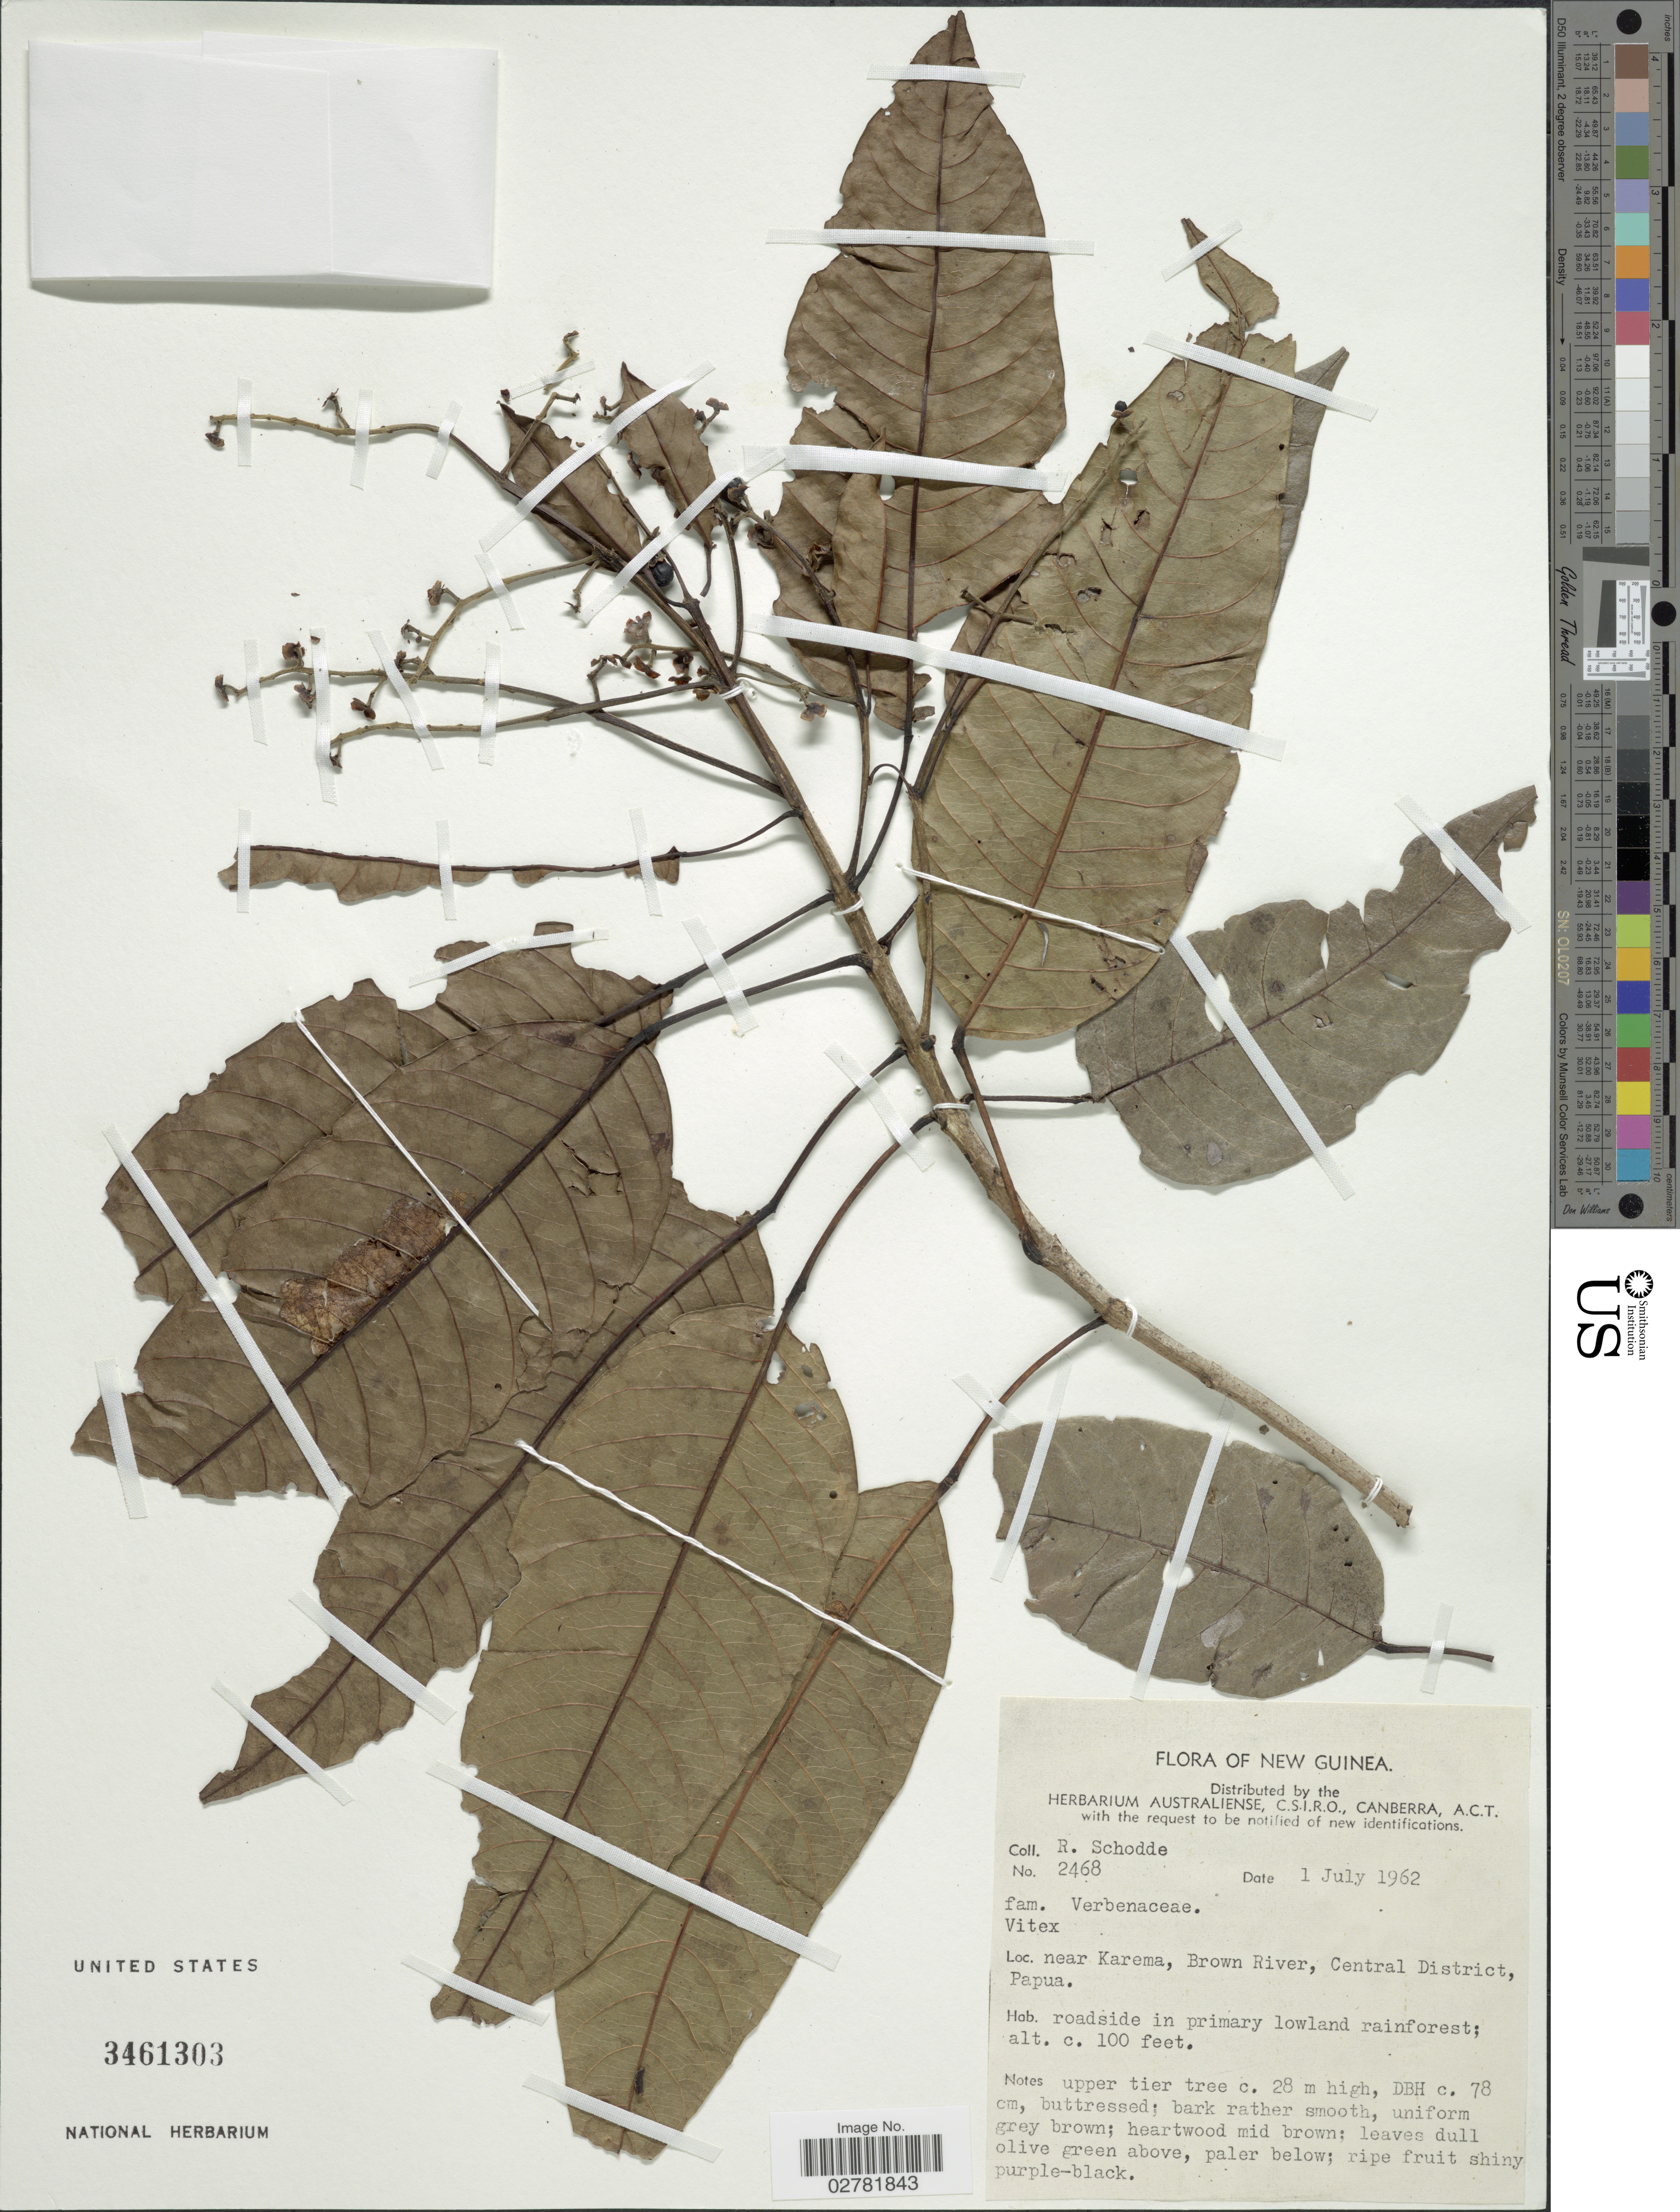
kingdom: Plantae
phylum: Tracheophyta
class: Magnoliopsida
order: Lamiales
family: Lamiaceae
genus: Vitex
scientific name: Vitex sp.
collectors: R. Schodde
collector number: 2468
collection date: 1962-07-01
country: Papua New Guinea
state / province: Central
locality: New Guinea. Near Karema, Brown River, Central District, Papua.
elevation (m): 30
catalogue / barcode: US 3461303